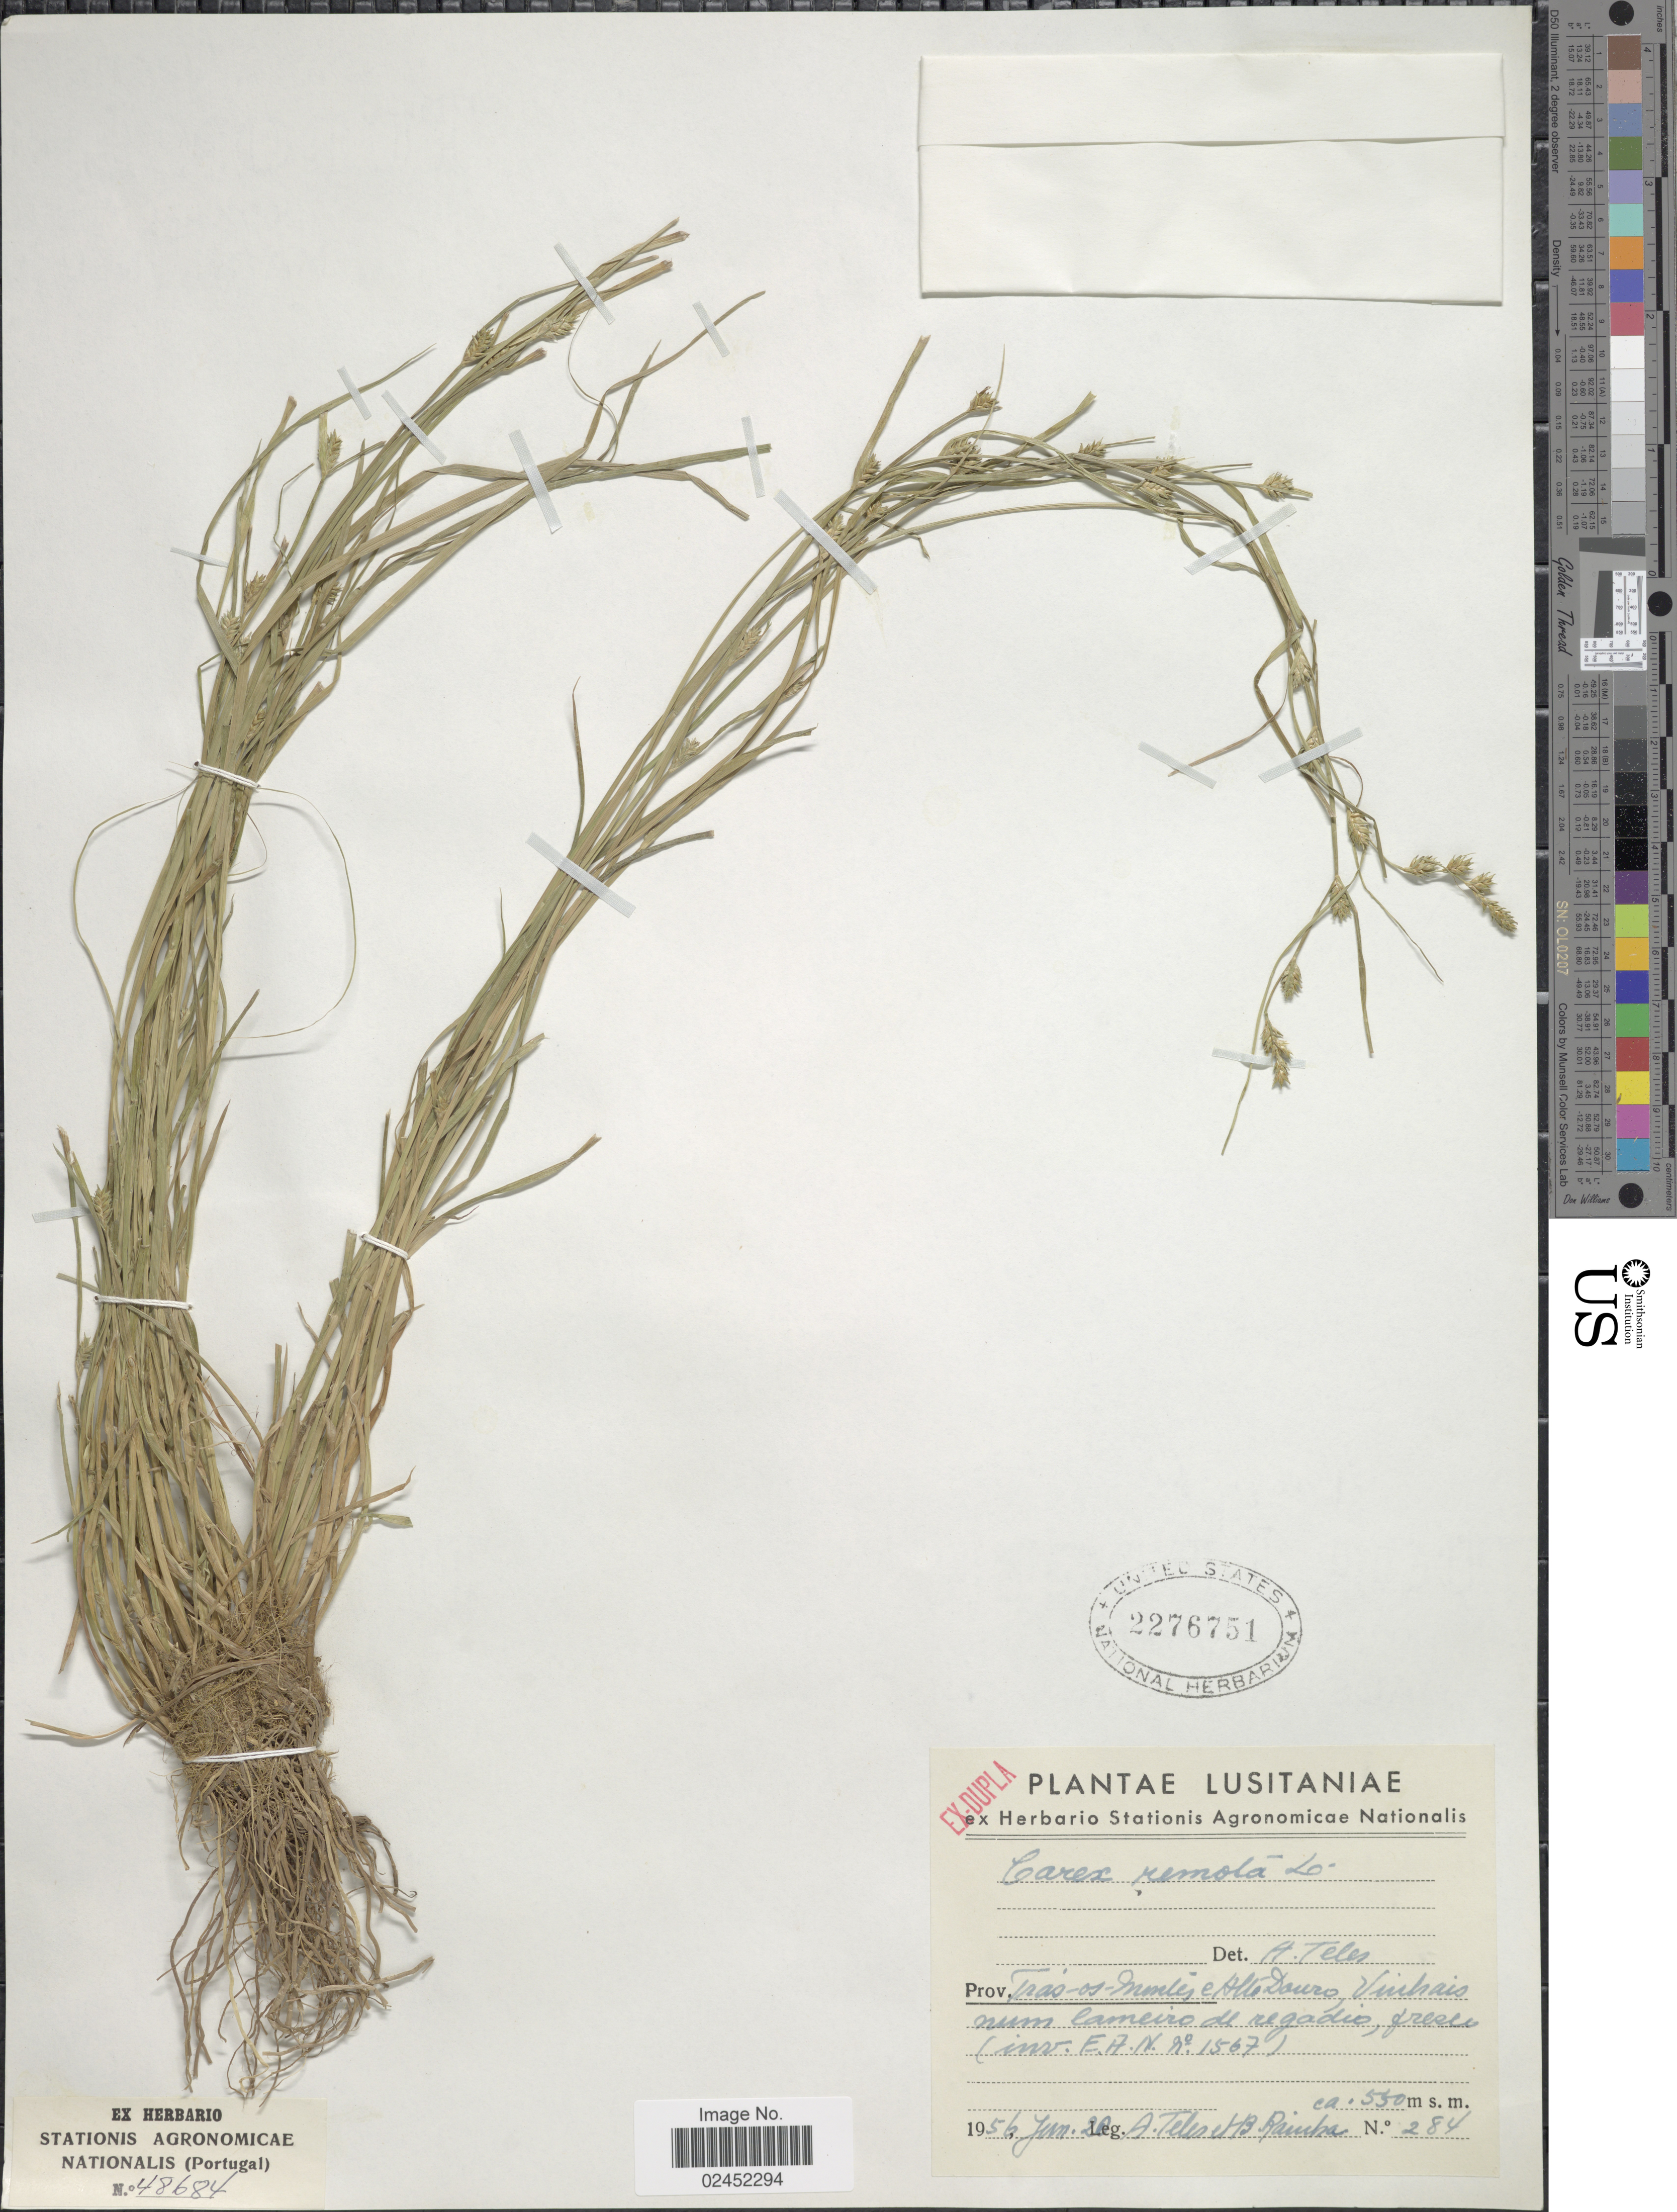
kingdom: Plantae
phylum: Tracheophyta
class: Liliopsida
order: Poales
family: Cyperaceae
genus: Carex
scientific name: Carex remota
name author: L.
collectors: A. Teles & B. Rainha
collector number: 284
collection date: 1956-06-20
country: Portugal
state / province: Braganca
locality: Prov. Trás-os-Montes e Alto Douro, Vinhais num lameiro de regadio, fresee (inv. E. A. N. no. 1567).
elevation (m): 550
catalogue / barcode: US 2276751